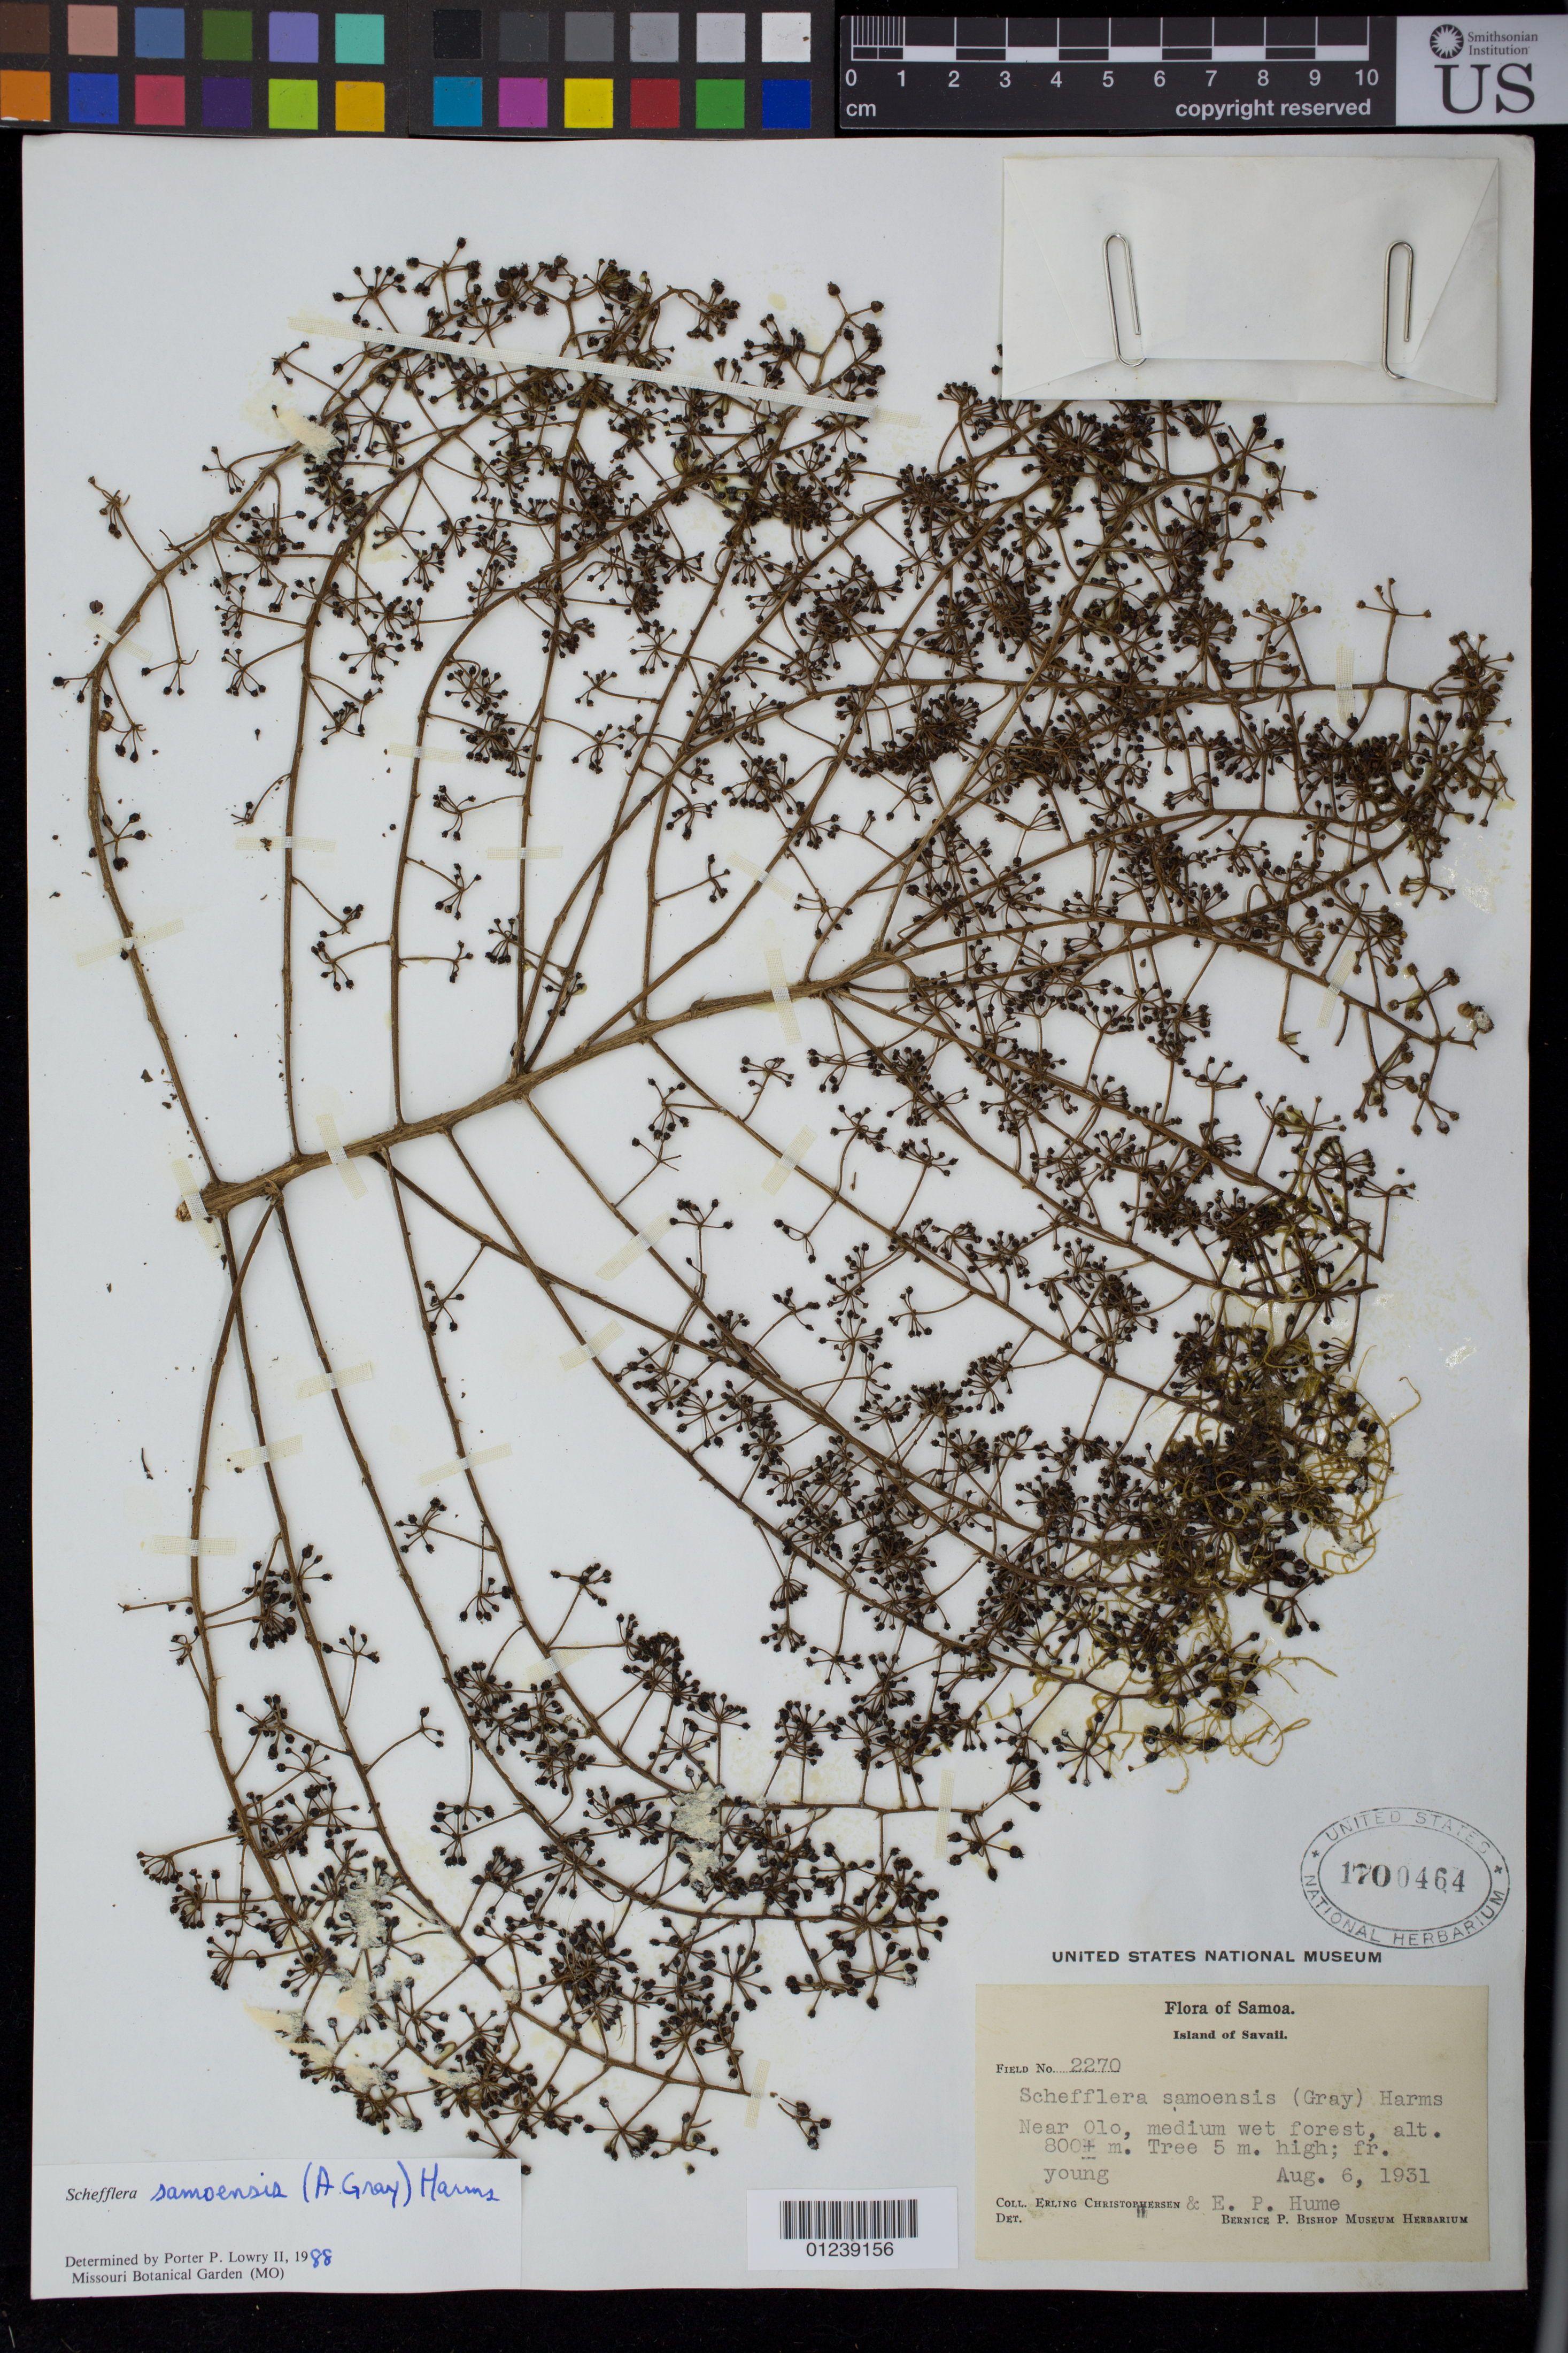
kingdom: Plantae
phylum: Tracheophyta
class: Magnoliopsida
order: Apiales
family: Araliaceae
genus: Schefflera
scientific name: Schefflera samoensis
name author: (A. Gray) Harms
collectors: E. Christophersen & E. P. Hume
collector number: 2270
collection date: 1931-08-06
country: Samoa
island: Savai'i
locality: Island of Savaii. Near Olo.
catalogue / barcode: US 1700464